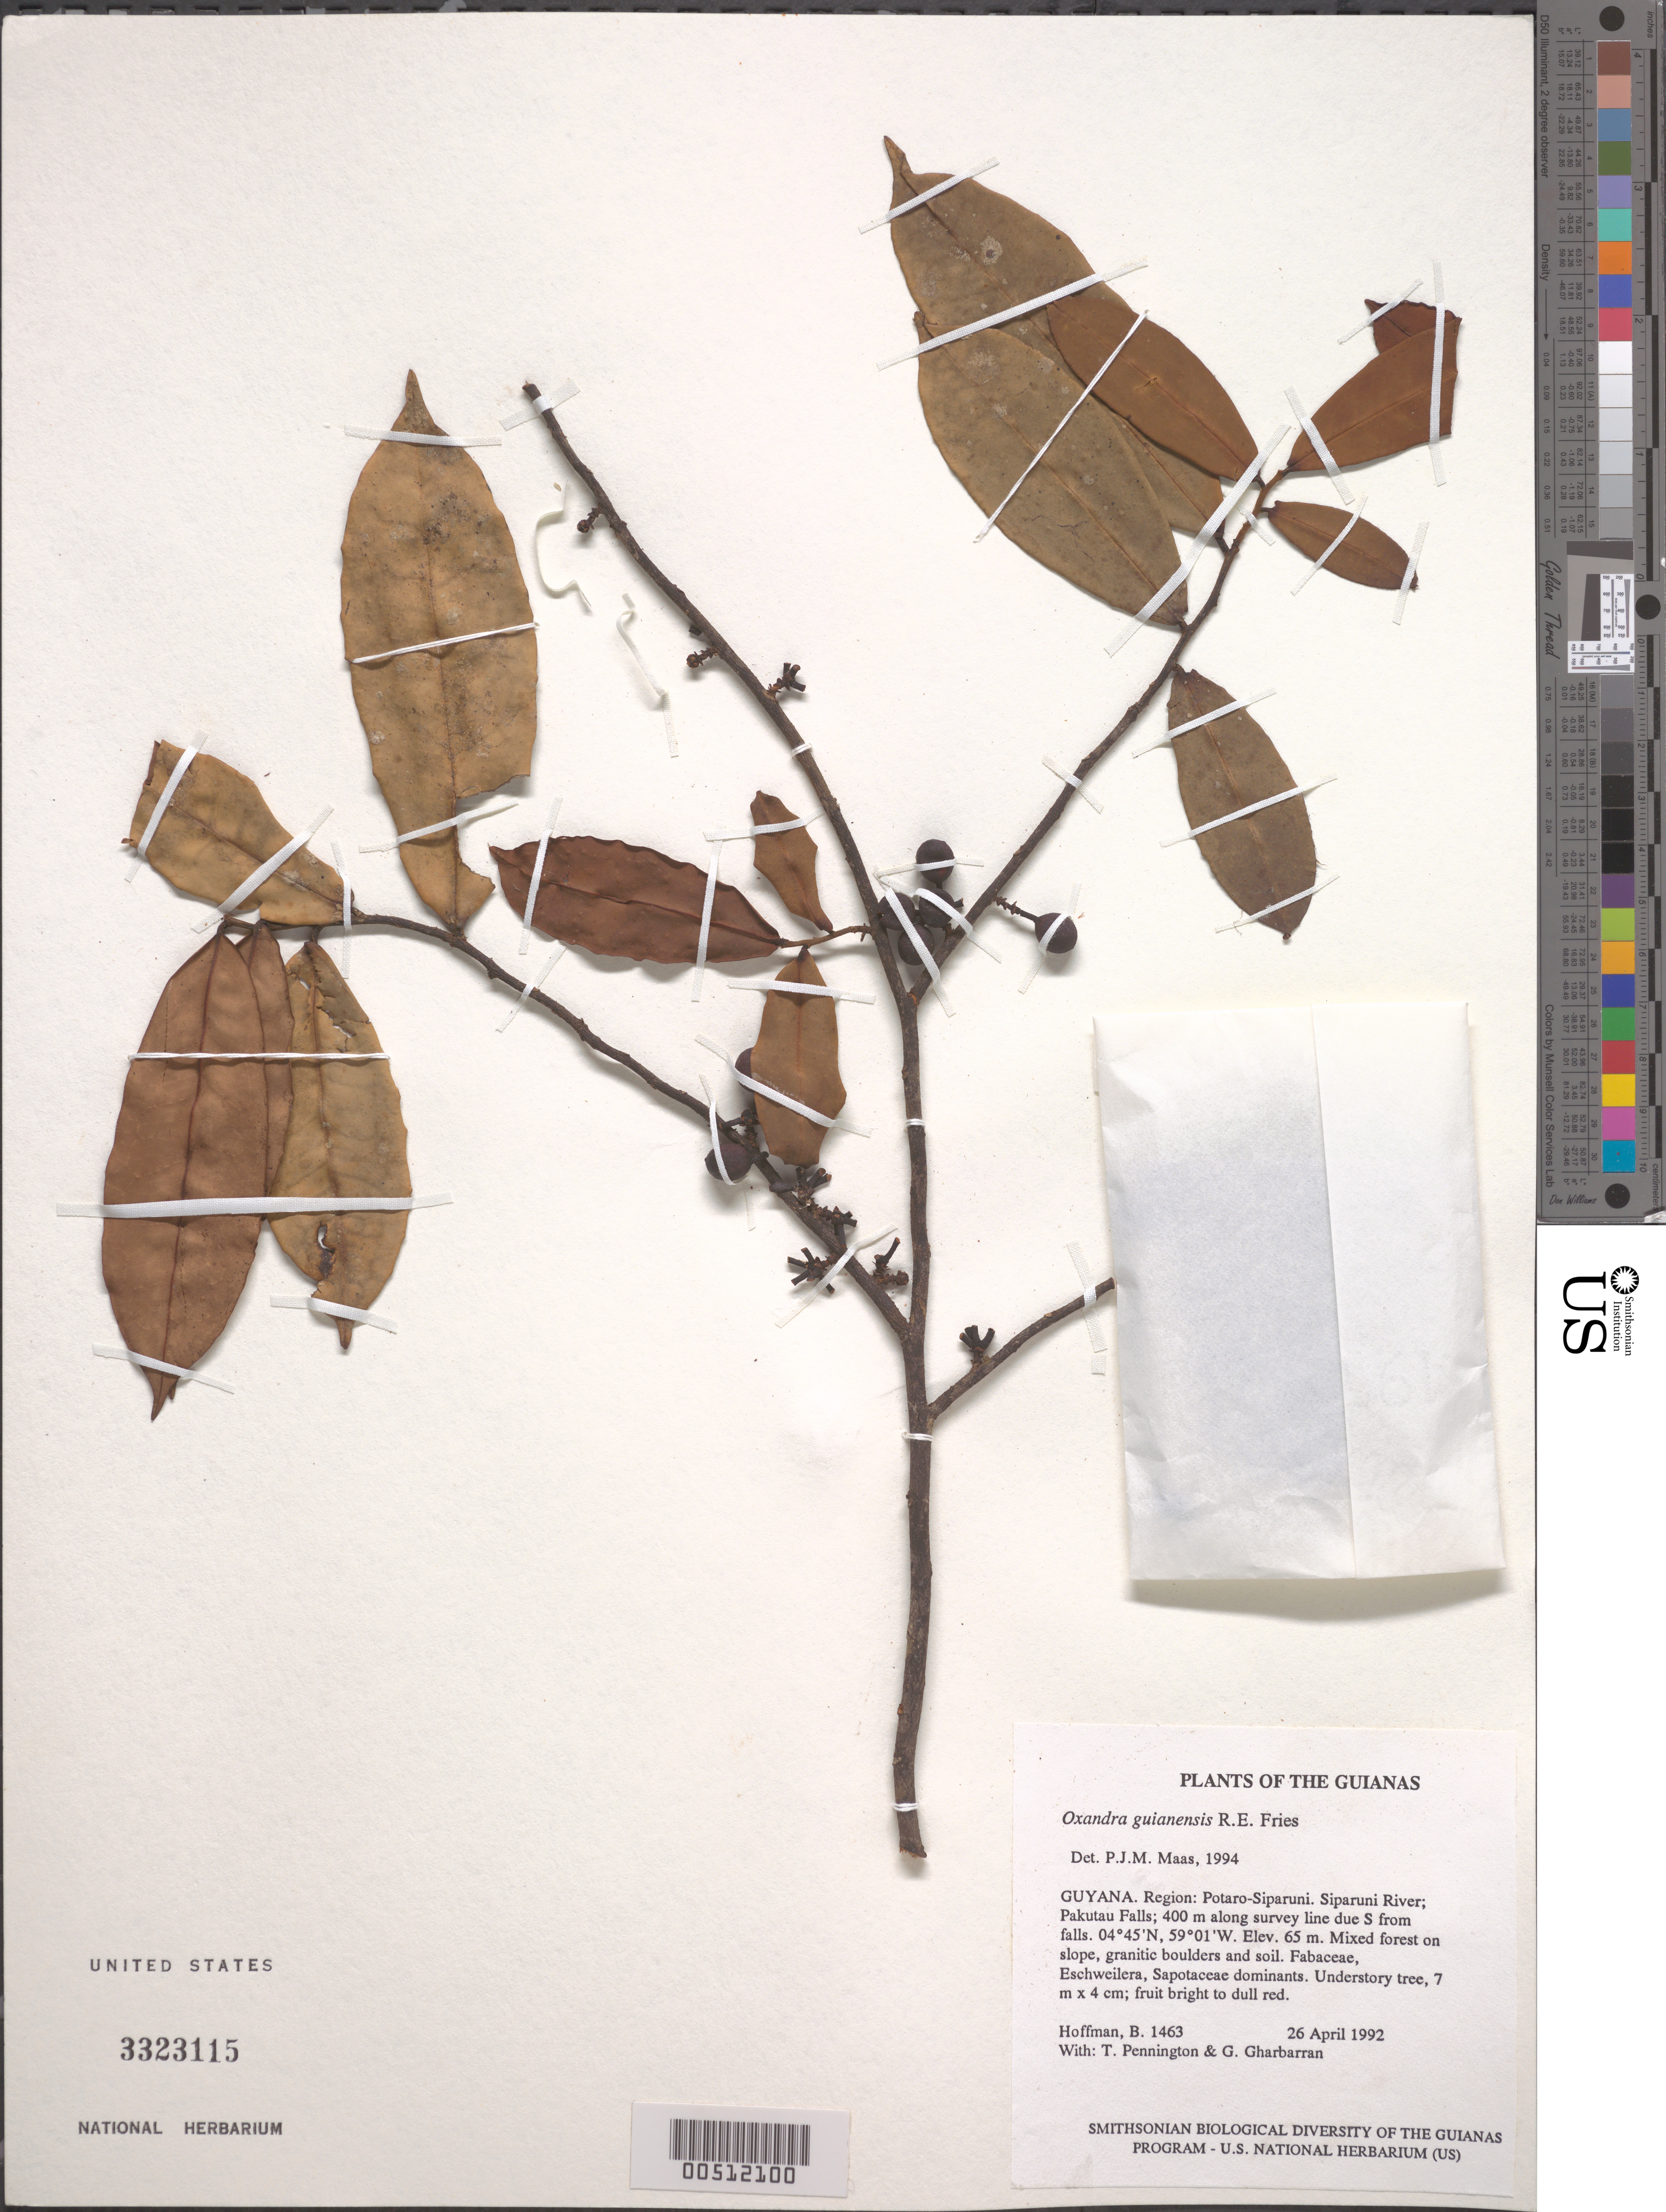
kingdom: Plantae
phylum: Tracheophyta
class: Magnoliopsida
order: Magnoliales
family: Annonaceae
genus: Oxandra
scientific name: Oxandra guianensis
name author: R.E. Fr.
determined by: Maas, Paul J. M.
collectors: B. Hoffman, R. T. Pennington & G. Gharbarran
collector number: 1463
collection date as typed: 26 April 1992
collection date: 1992-04-26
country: Guyana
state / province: Potaro-Siparuni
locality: Siparuni River; Pakutau Falls; 400 m along survey line due S from falls. Iwokrama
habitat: Mixed forest on slope, granitic boulders and soil. Fabaceae, Eschweilera, Sapotaceae dominants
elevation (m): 65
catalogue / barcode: US 3323115